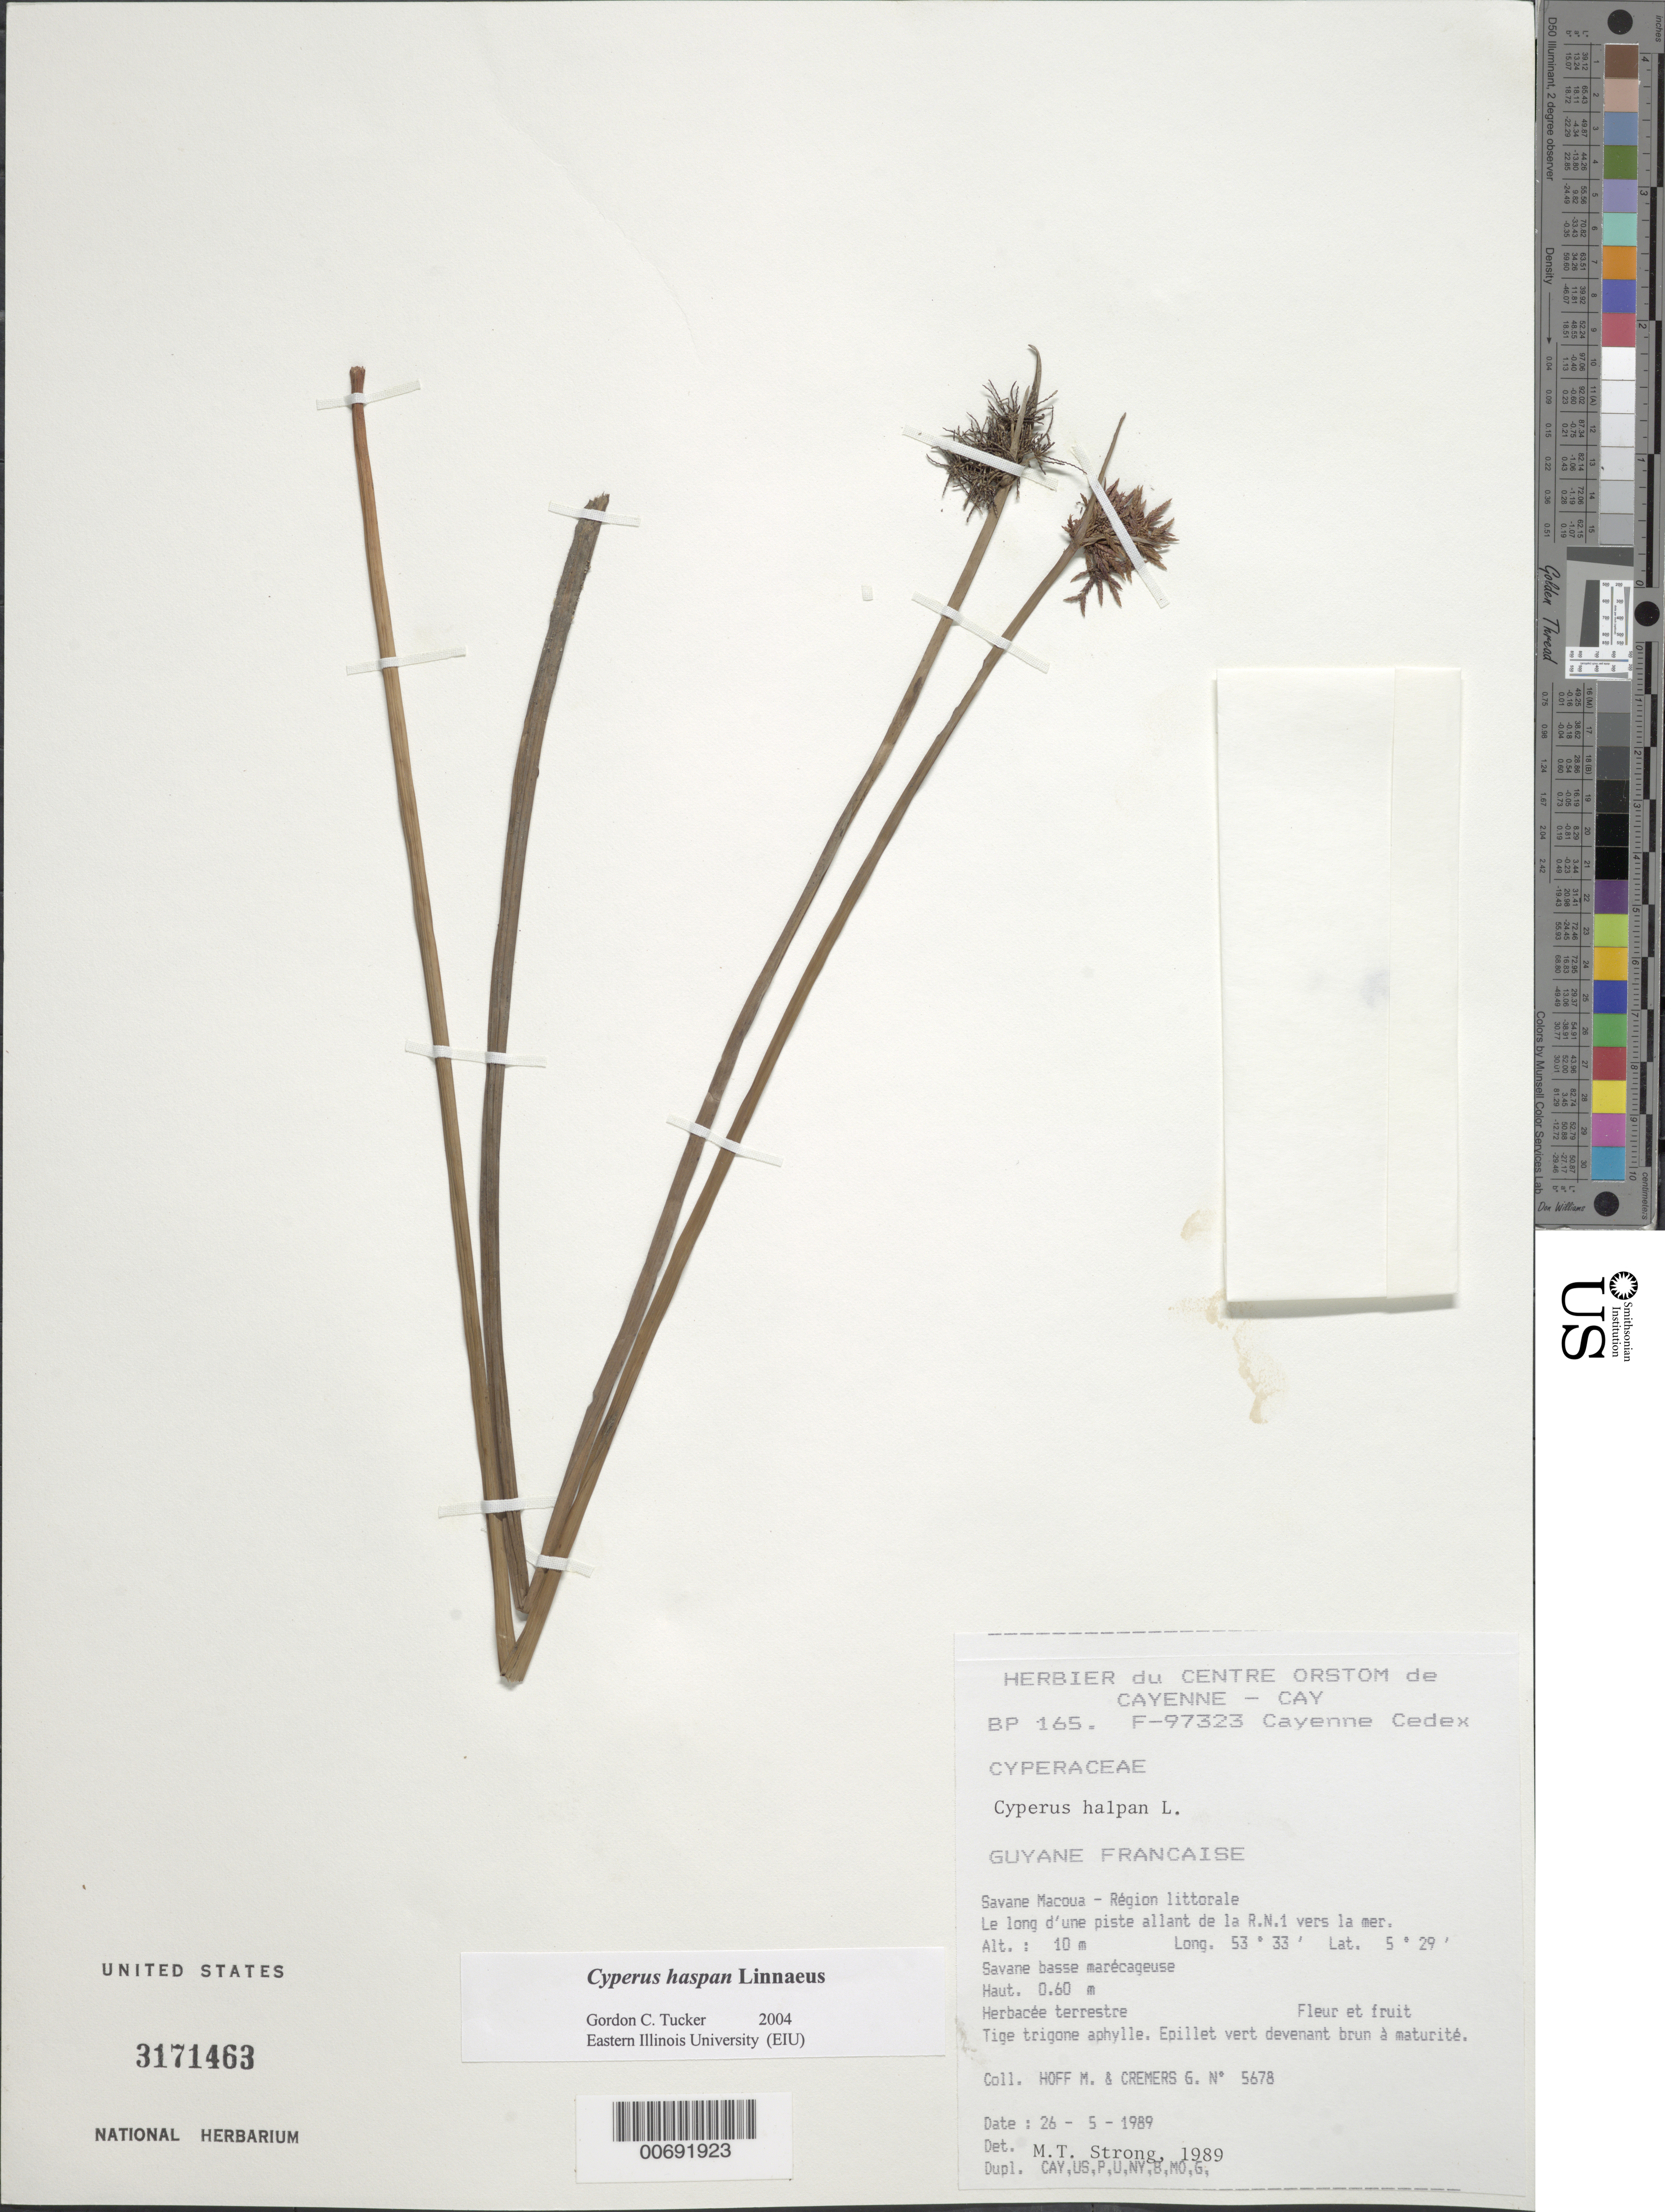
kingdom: Plantae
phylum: Tracheophyta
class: Liliopsida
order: Poales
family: Cyperaceae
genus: Cyperus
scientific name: Cyperus haspan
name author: L.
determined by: Tucker, G. C.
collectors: M. Hoff & G. Cremers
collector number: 5678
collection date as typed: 26-May-89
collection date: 1989-05-26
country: French Guiana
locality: Savane Macoua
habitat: Low marshy savanna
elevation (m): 10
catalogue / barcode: US 3171463